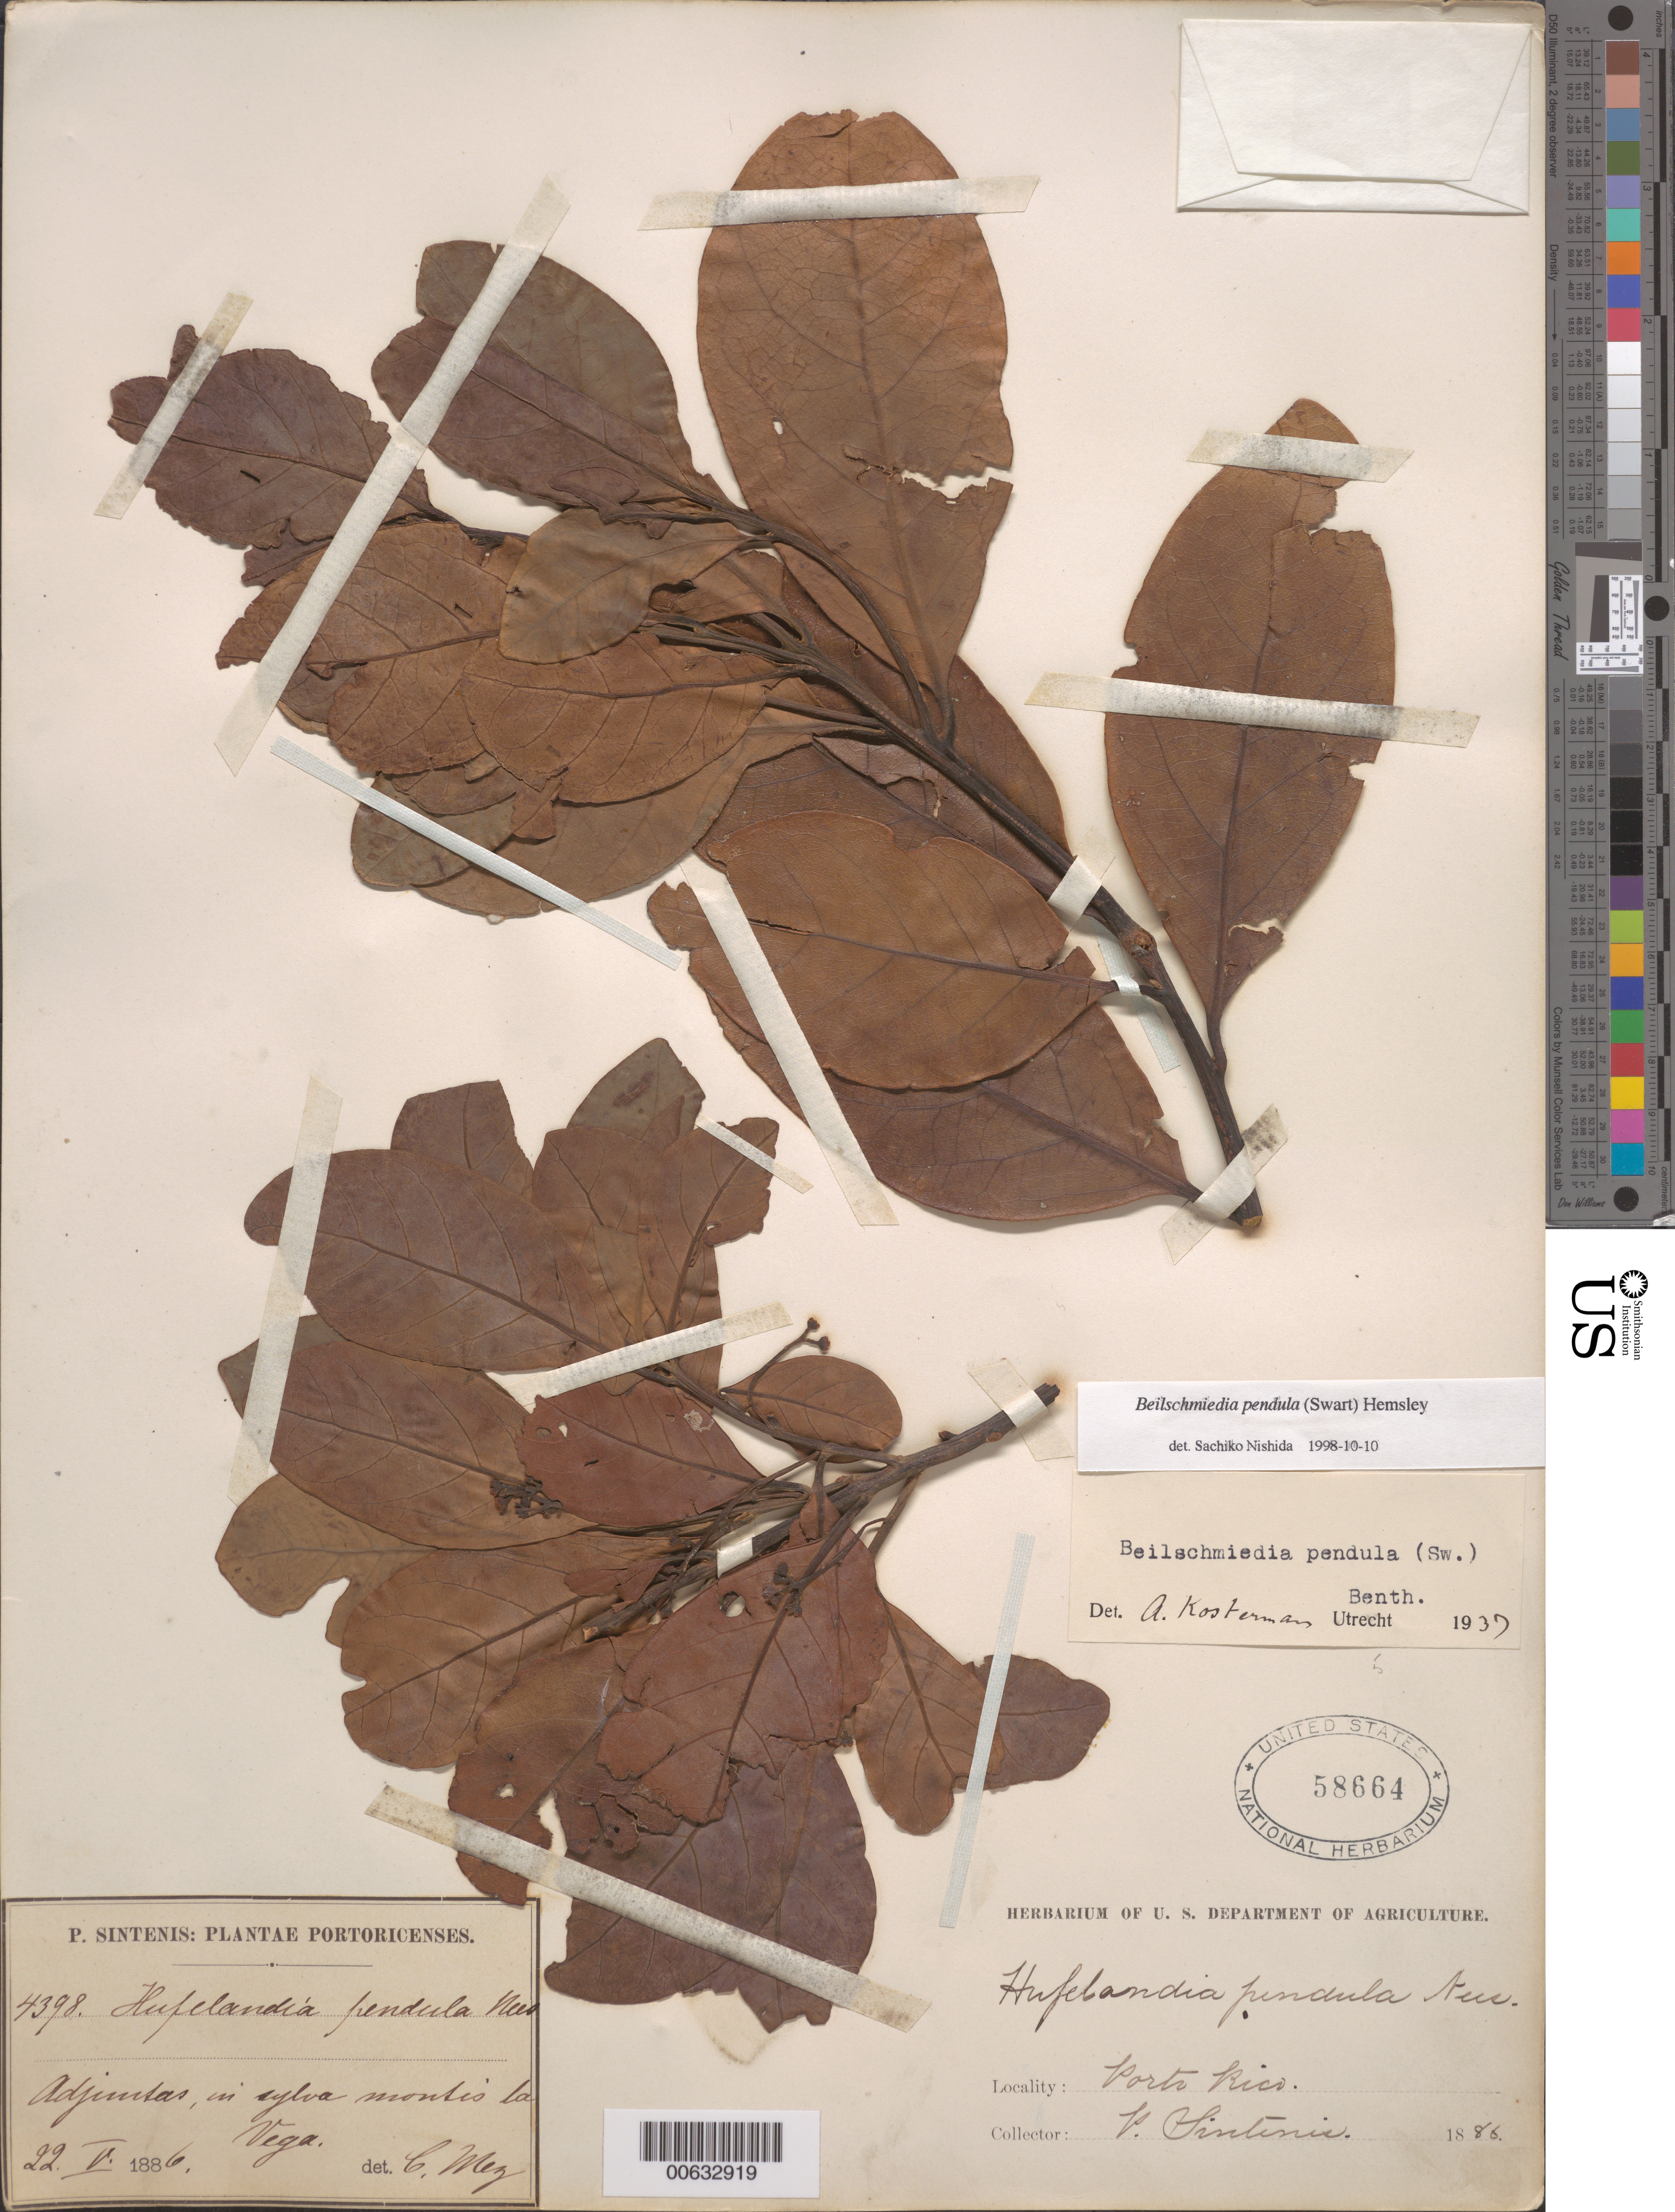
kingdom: Plantae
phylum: Tracheophyta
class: Magnoliopsida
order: Laurales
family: Lauraceae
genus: Beilschmiedia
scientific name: Beilschmiedia pendula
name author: (Sw.) Hemsl.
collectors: P. Sintenis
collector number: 4398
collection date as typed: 22 May 1886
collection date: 1886-05-22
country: Puerto Rico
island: Greater Antilles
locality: Adjuntas, in sylva montis la Vega.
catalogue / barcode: US 58664